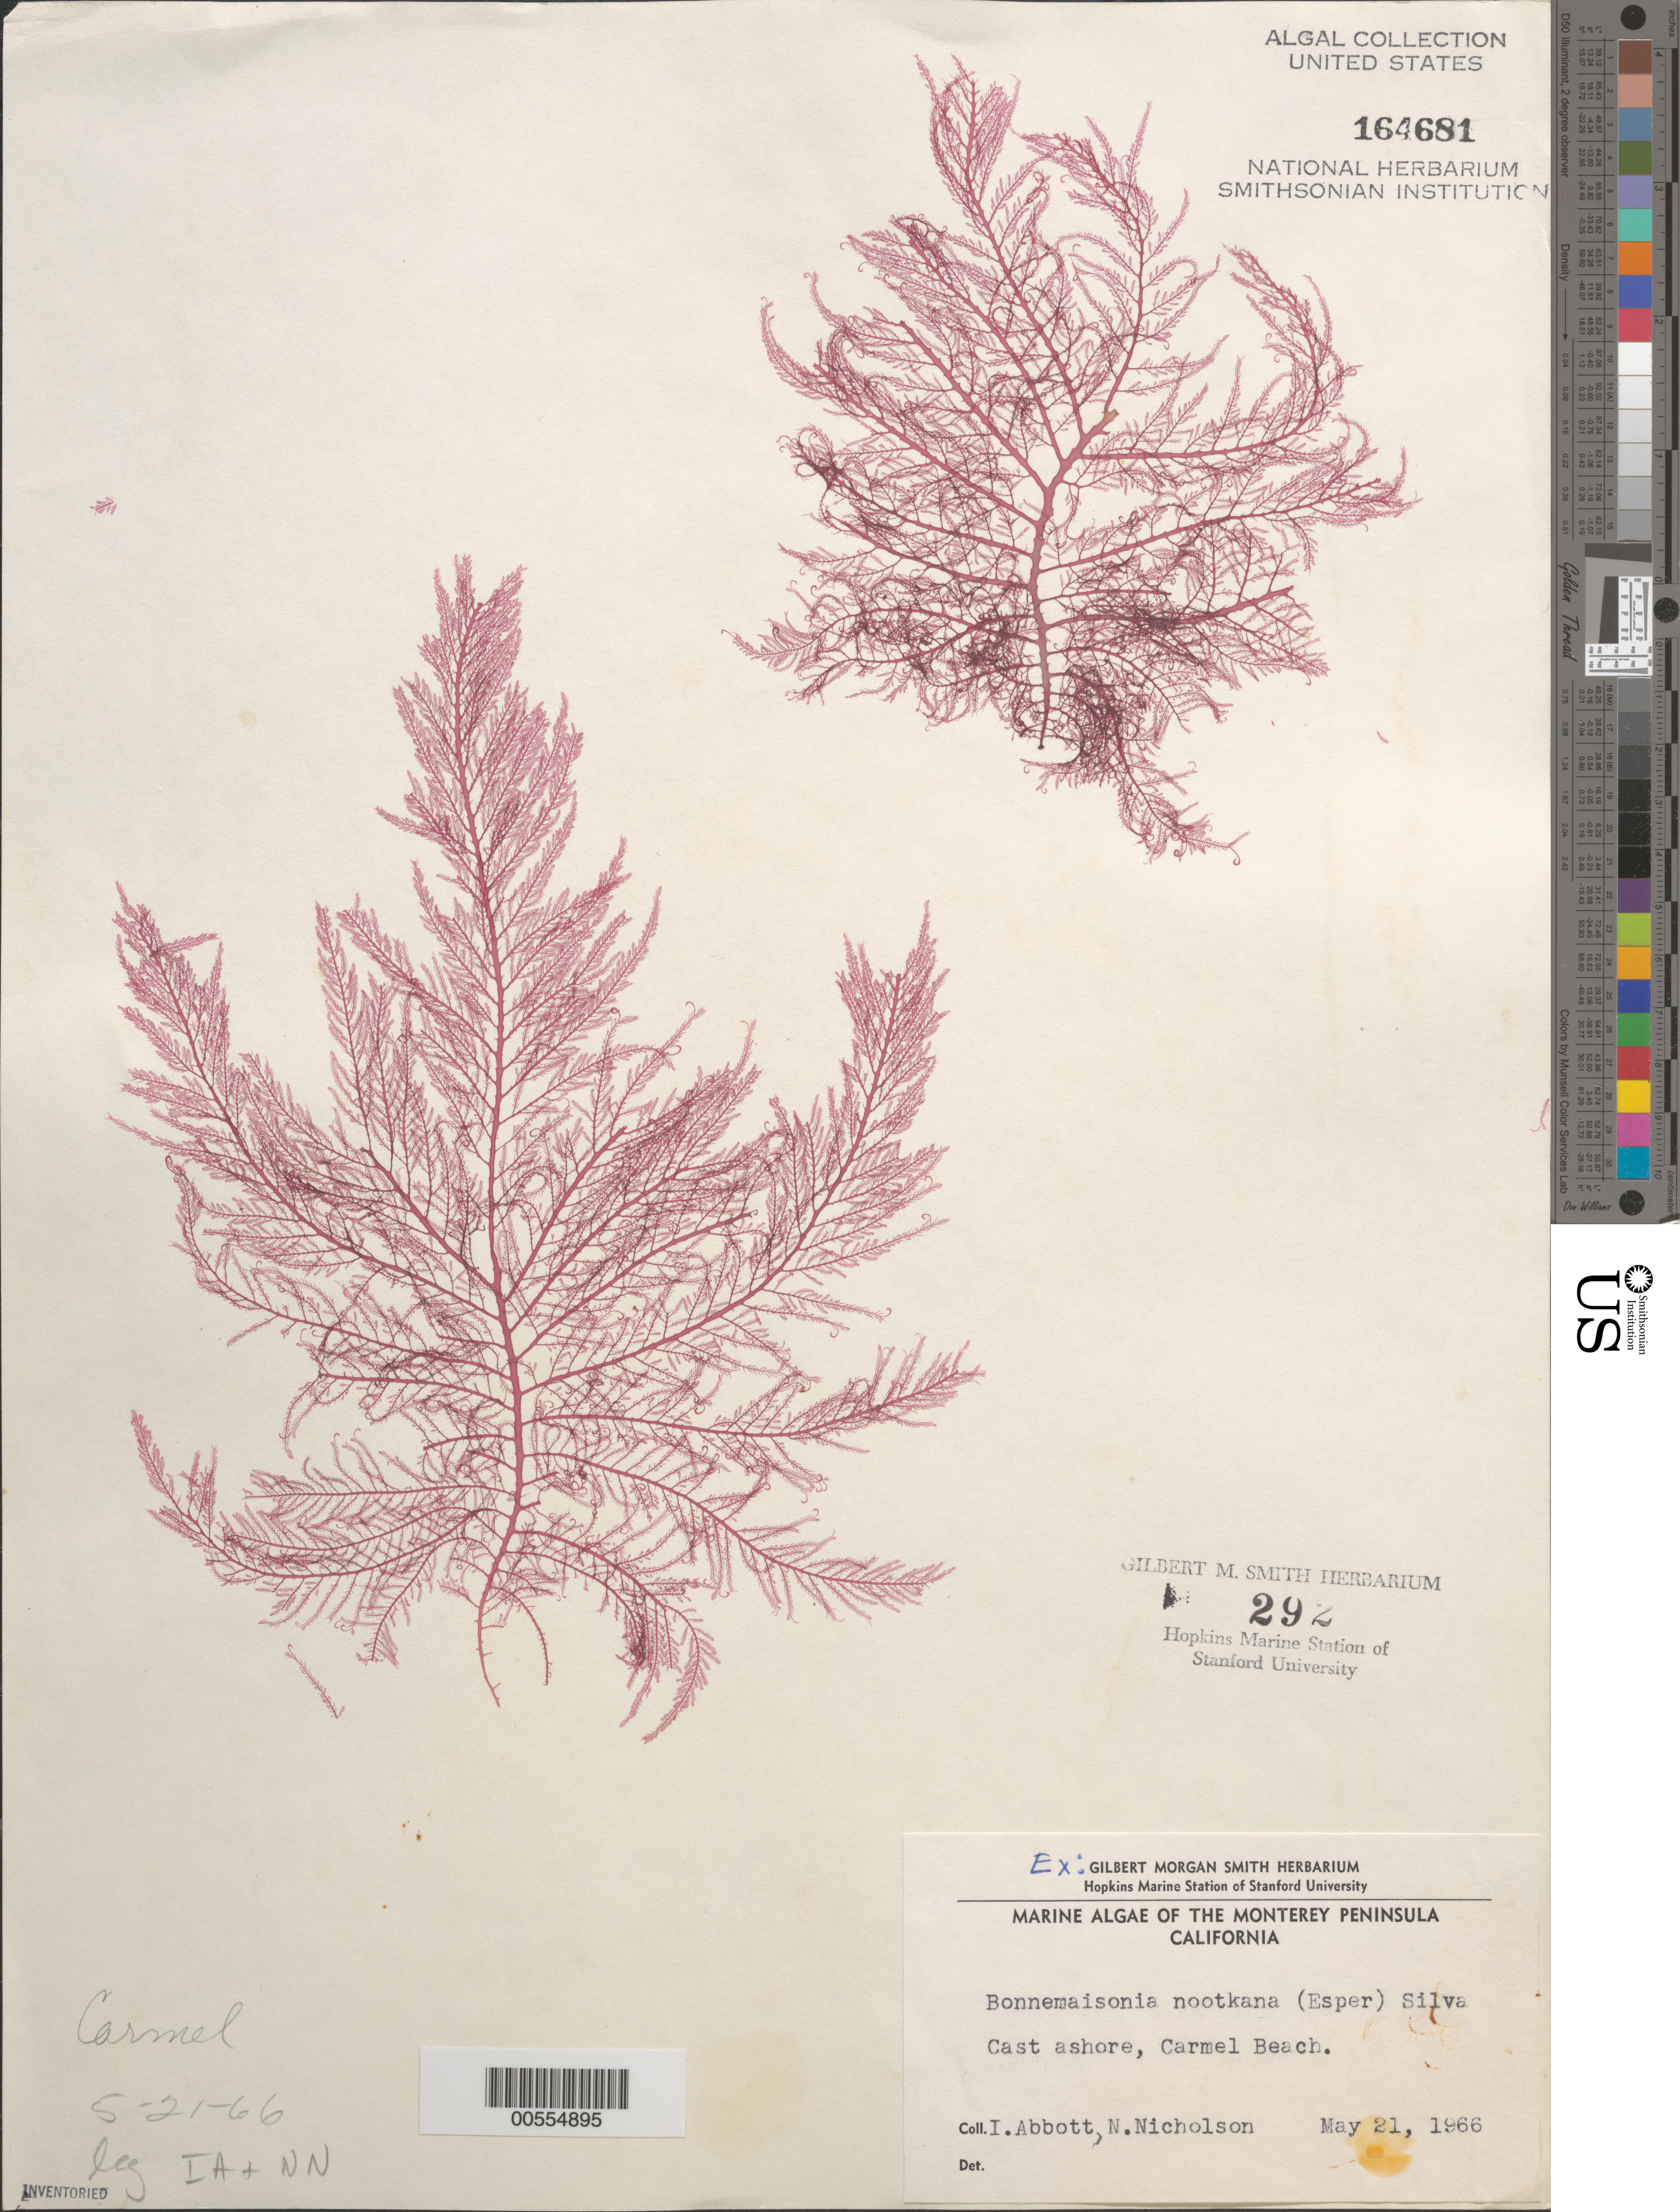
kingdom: Plantae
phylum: Rhodophyta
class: Florideophyceae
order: Bonnemaisoniales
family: Bonnemaisoniaceae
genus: Bonnemaisonia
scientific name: Bonnemaisonia nootkana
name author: (Esper) P.C. Silva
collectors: I. A. Abbott & N. Nicholson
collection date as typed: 21 May 1966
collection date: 1966-05-21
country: United States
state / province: California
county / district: Monterey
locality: Carmel Beach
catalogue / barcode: US 164681